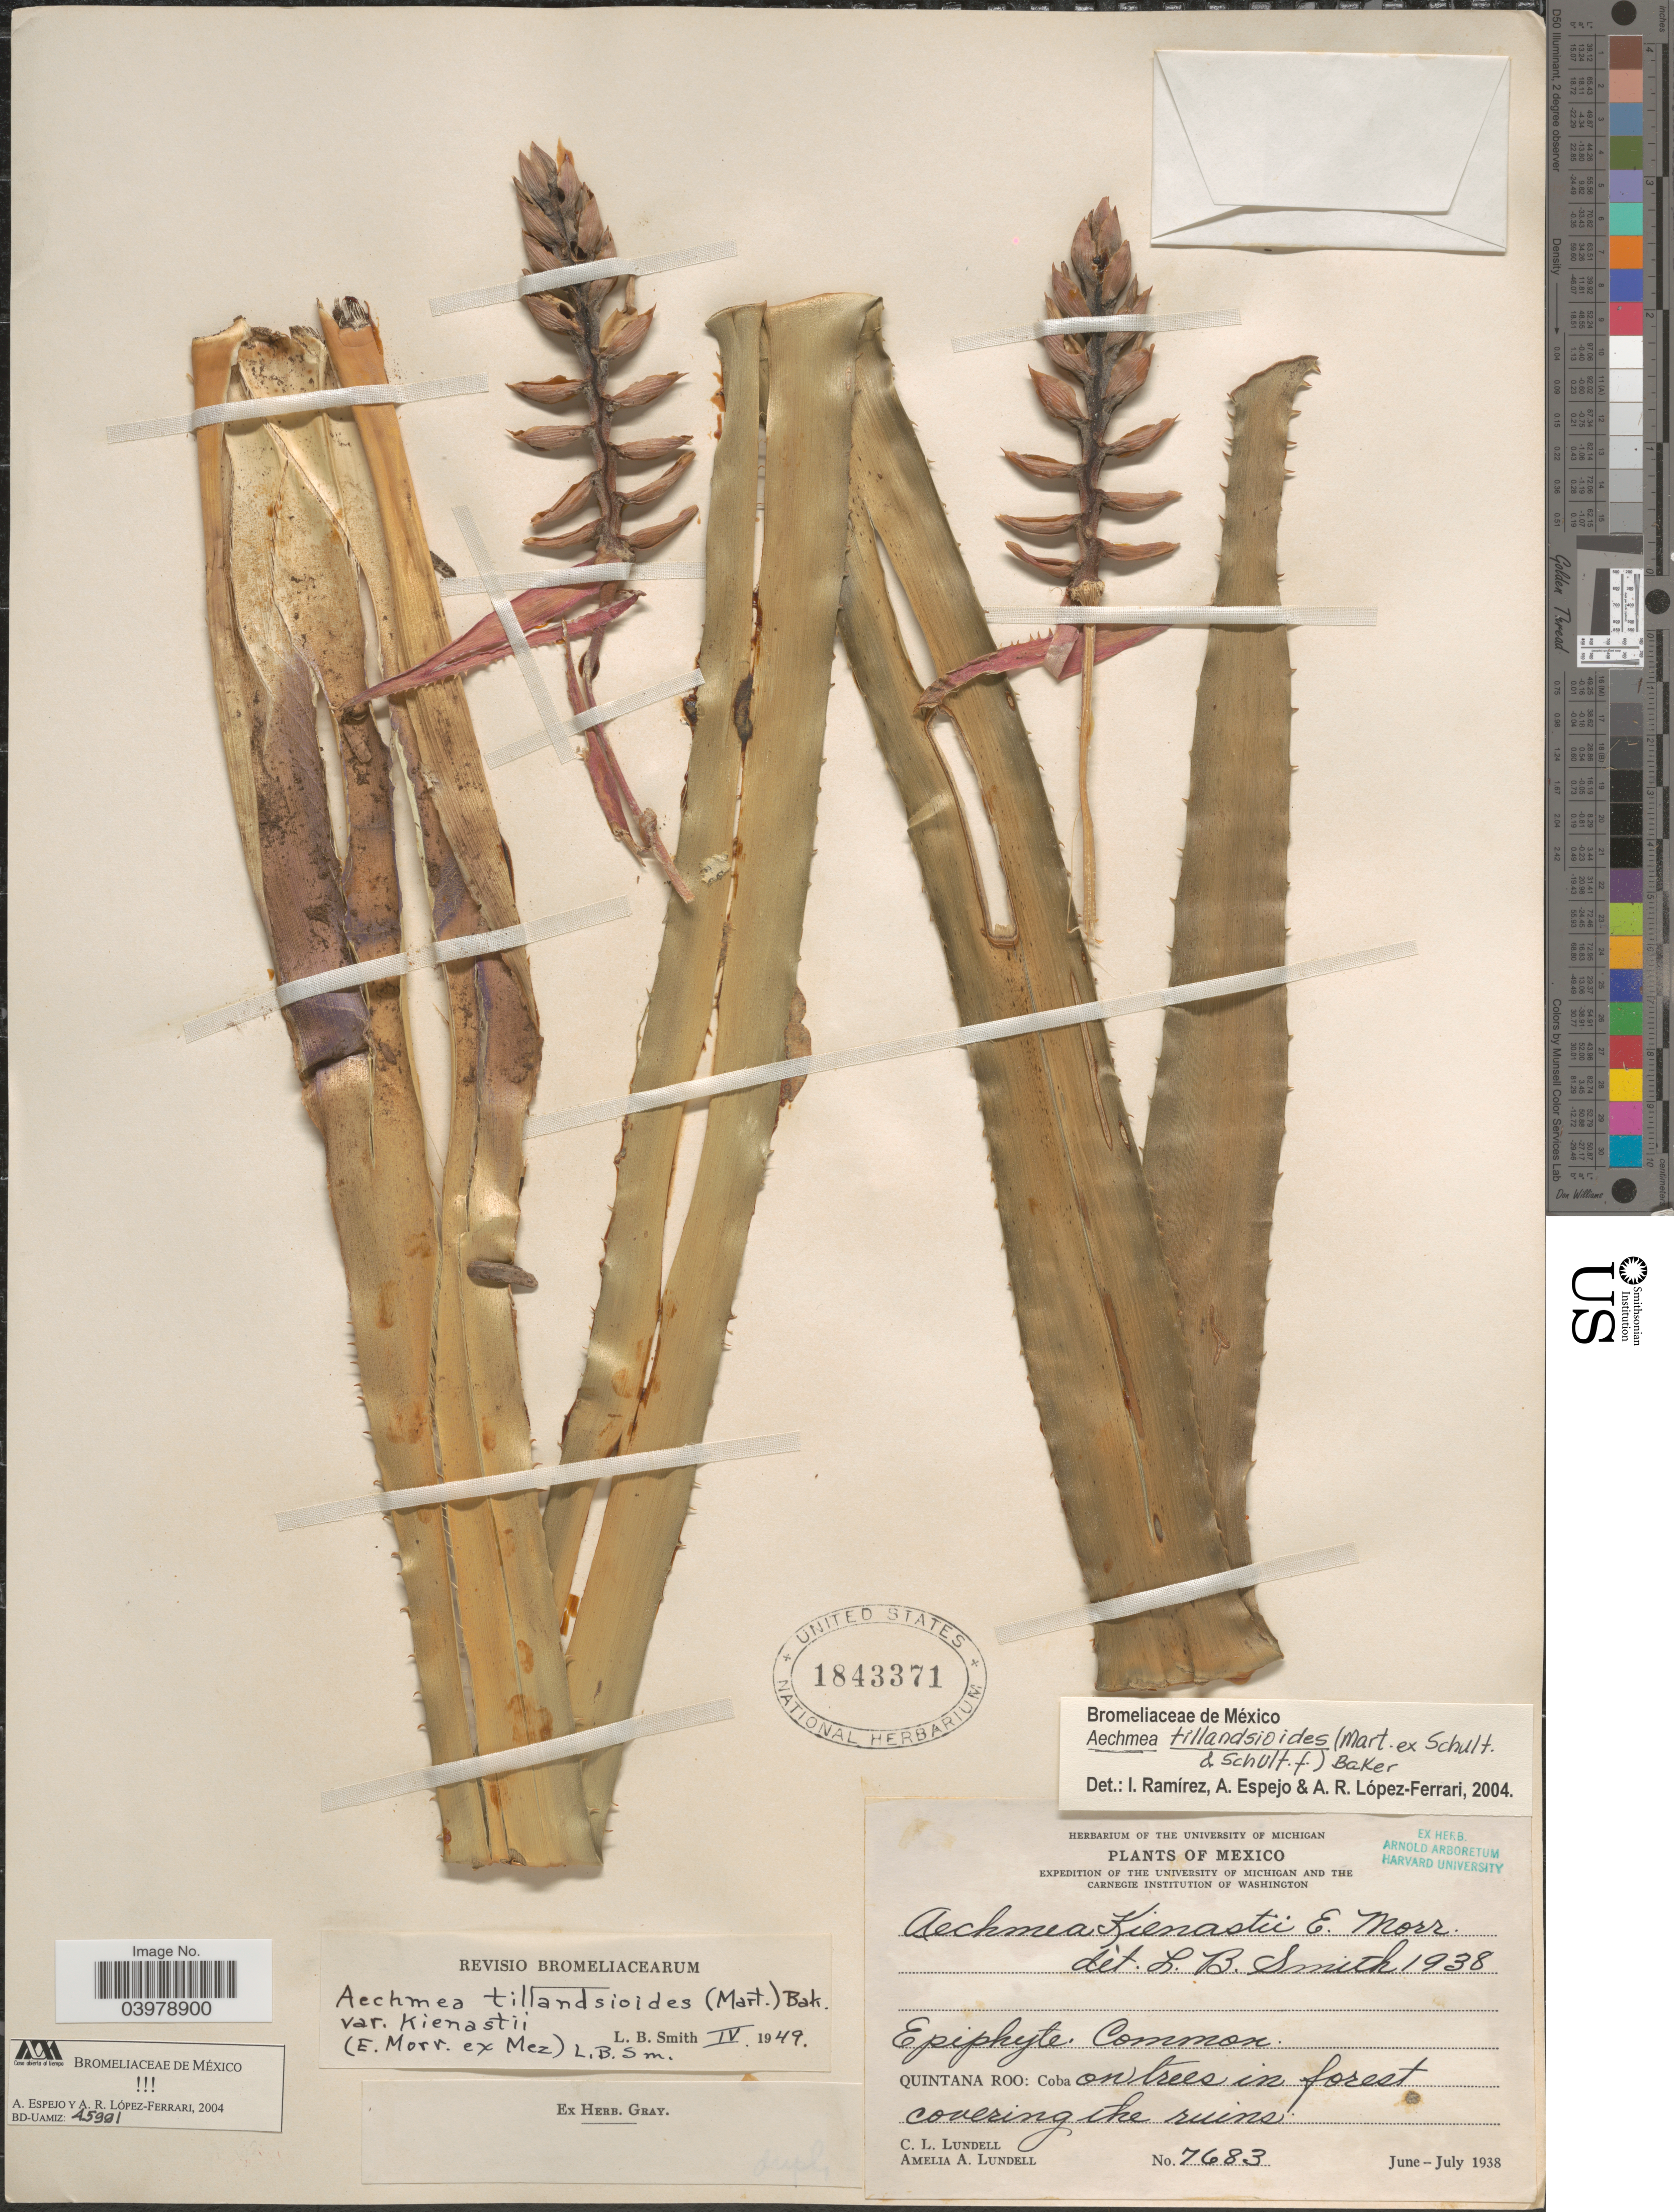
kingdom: Plantae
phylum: Tracheophyta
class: Liliopsida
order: Poales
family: Bromeliaceae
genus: Aechmea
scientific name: Aechmea tillandsioides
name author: (Mart. ex Schult. & Schult. f.) Baker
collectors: C. L. Lundell & A. A. Lundell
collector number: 7683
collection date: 1938-06/1938-07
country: Mexico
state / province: Quintana Roo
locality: Coba on trees in forest.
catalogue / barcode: US 1843371